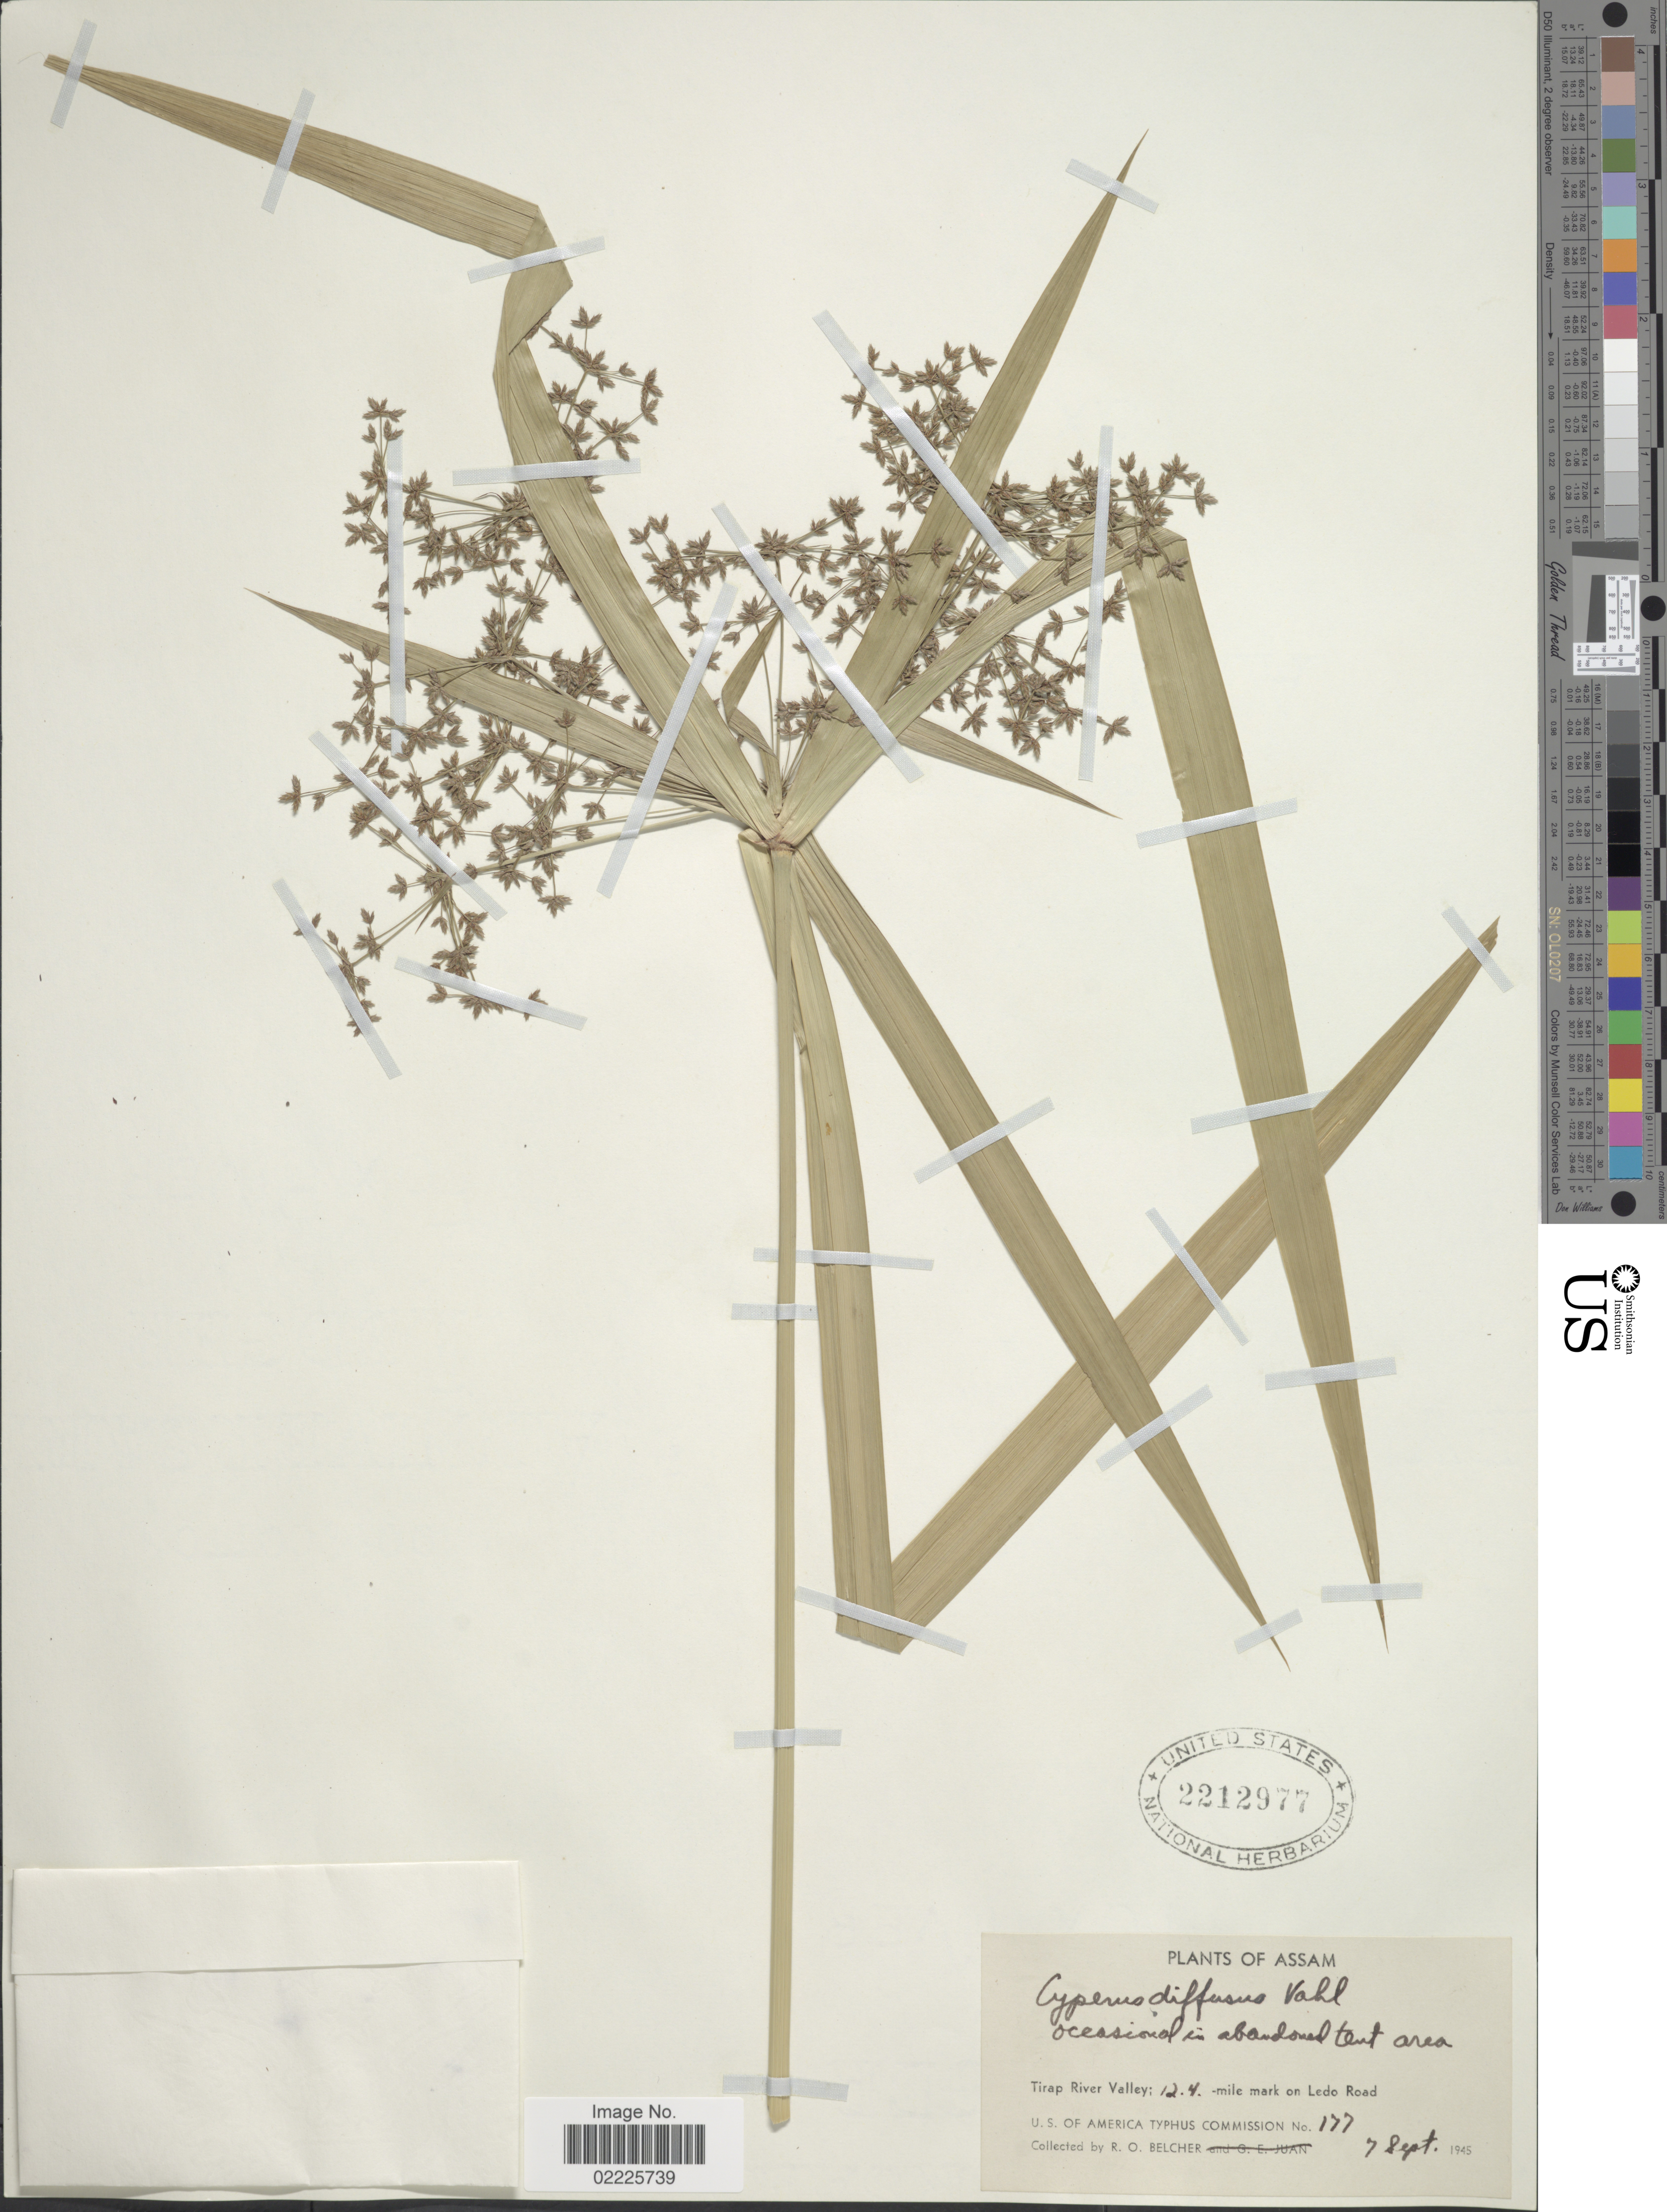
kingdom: Plantae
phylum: Tracheophyta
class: Liliopsida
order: Poales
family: Cyperaceae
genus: Cyperus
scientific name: Cyperus diffusus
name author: Vahl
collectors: R. Belcher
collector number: U.S. America Typhus Commission 177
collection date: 1945-09-07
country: India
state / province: Assam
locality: Occasional on abandoned tent area, Tirap River Valley: 12.4-mile mark on Ledo Road.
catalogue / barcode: US 2212977